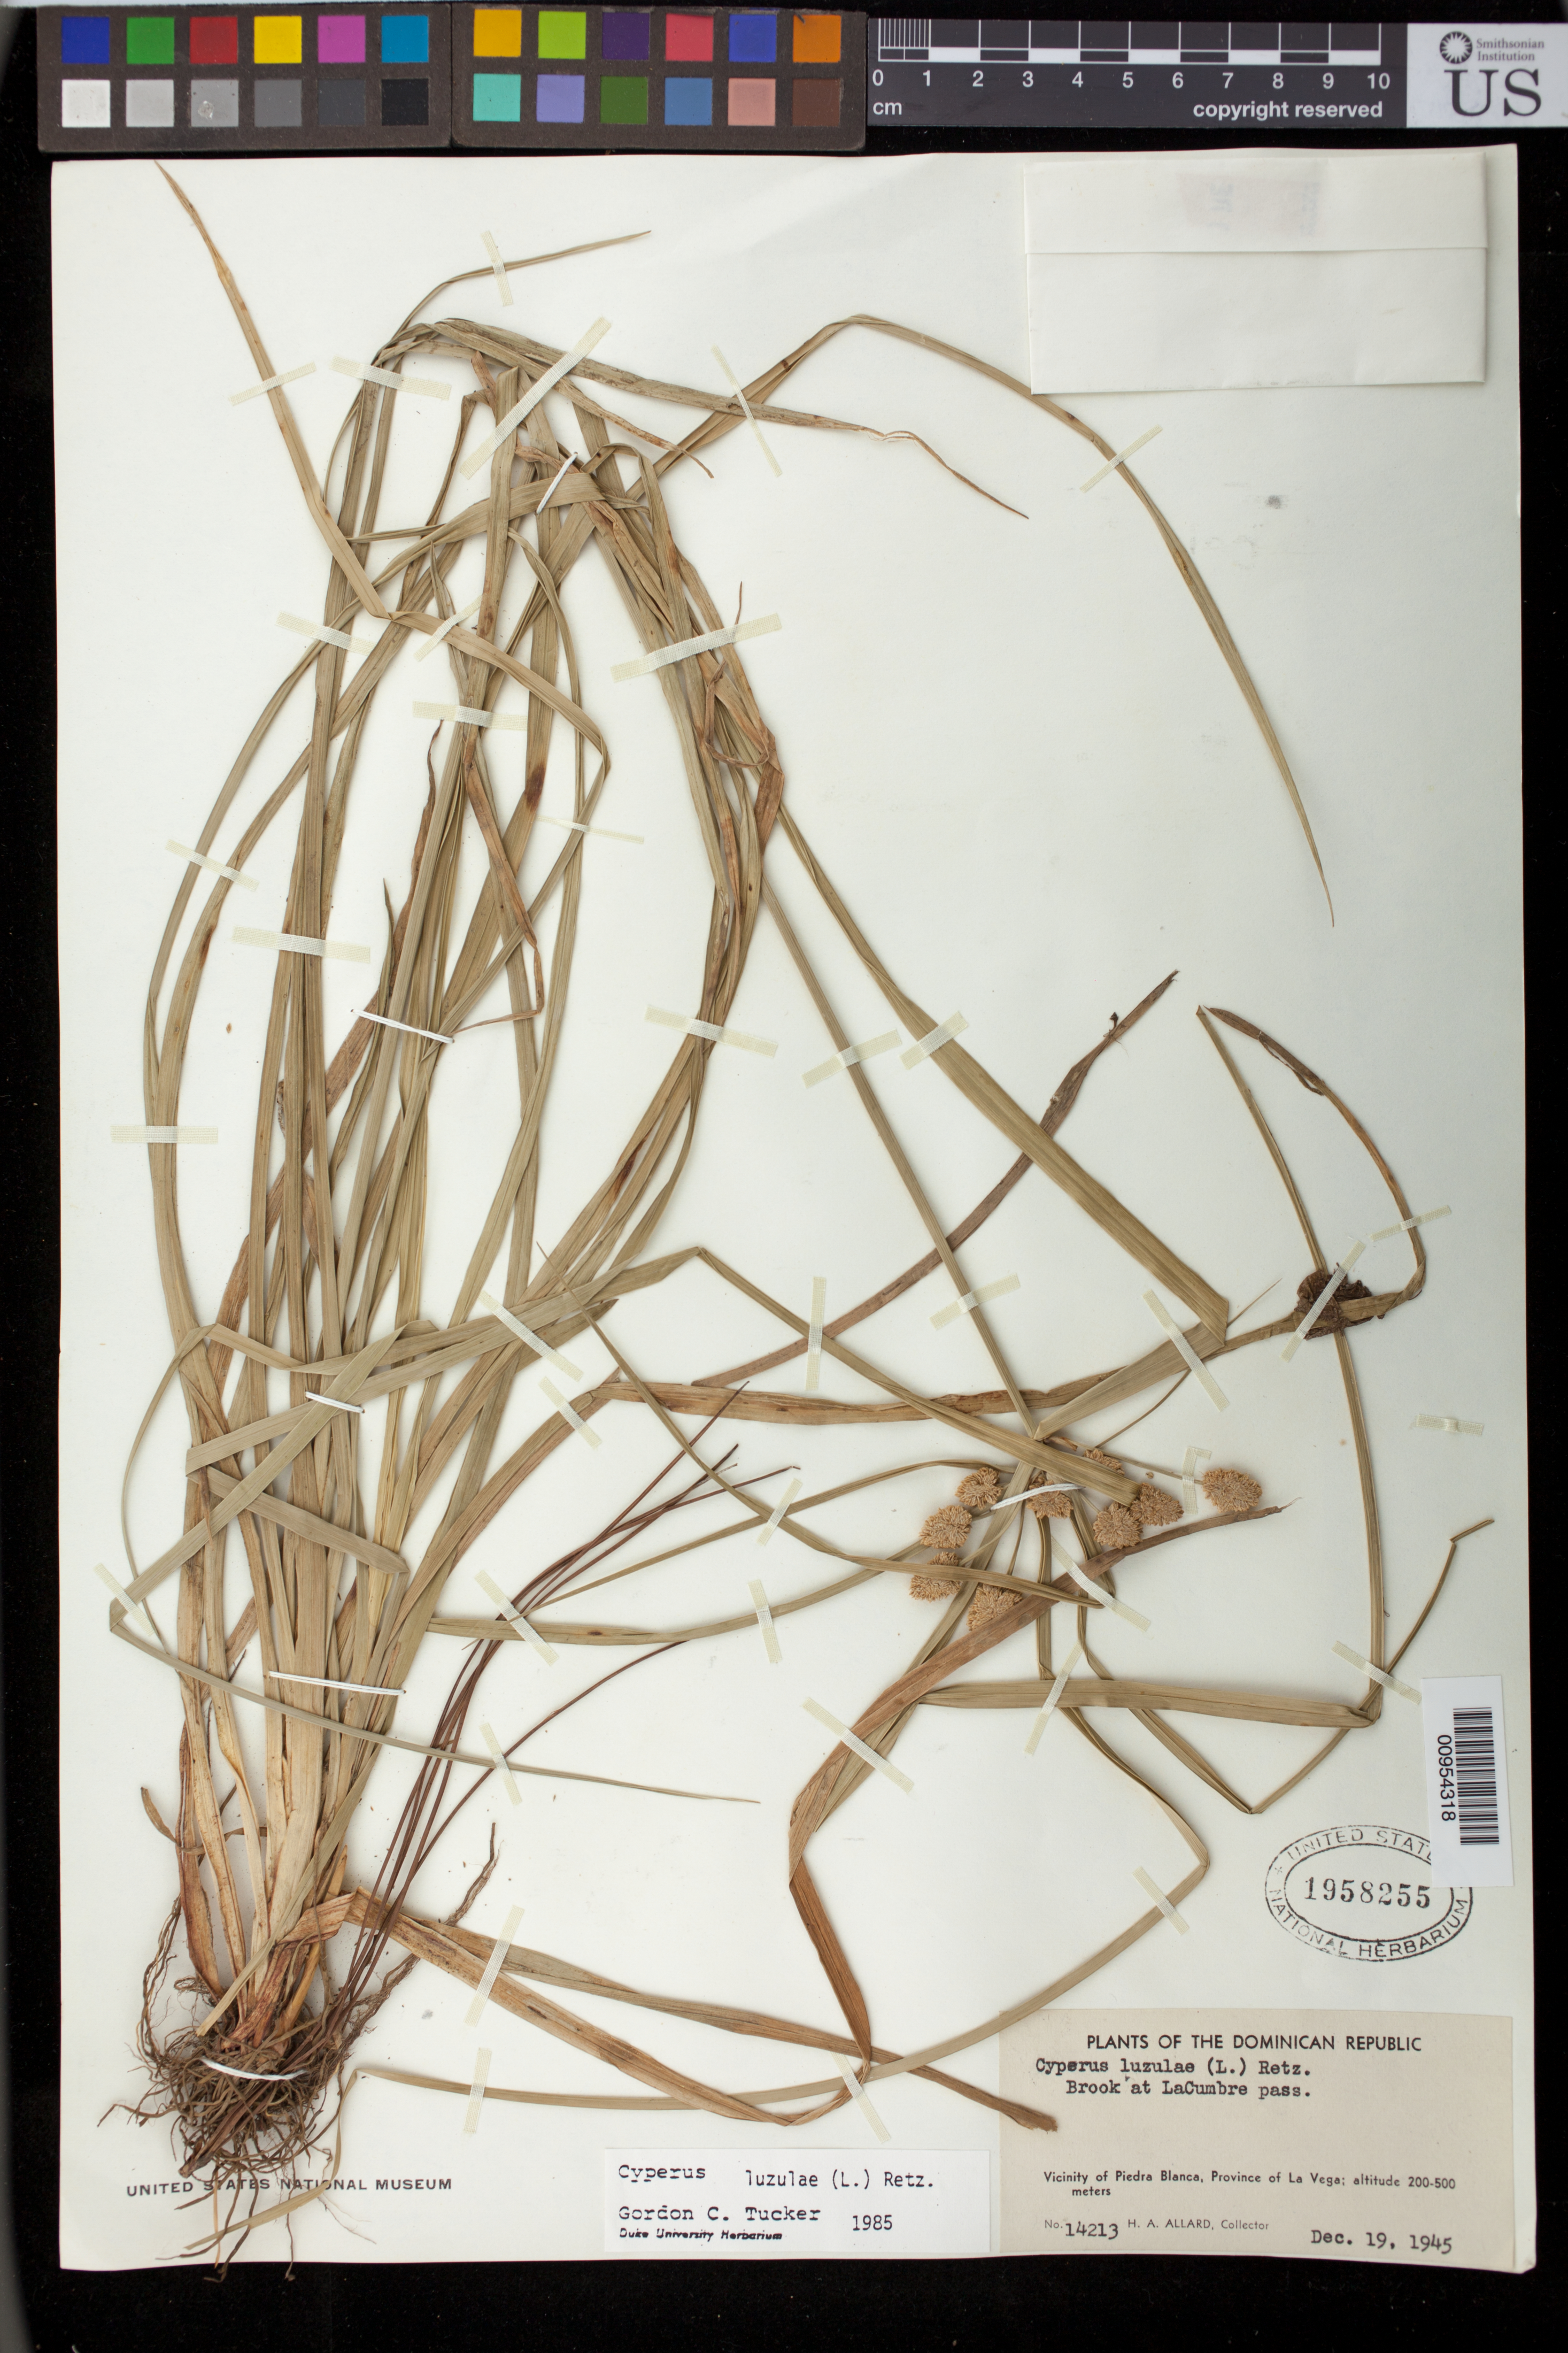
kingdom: Plantae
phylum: Tracheophyta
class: Liliopsida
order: Poales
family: Cyperaceae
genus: Cyperus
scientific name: Cyperus luzulae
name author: (L.) Rottb. ex Retz.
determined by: Tucker, G. C.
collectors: H. A. Allard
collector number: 14213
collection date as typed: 19 Dec 1945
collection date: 1945-12-19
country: Dominican Republic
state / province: La Vega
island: Hispaniola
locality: Vicinity of Piedra Blanca, La Cumbre Pass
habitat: Brook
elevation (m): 200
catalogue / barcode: US 1958255